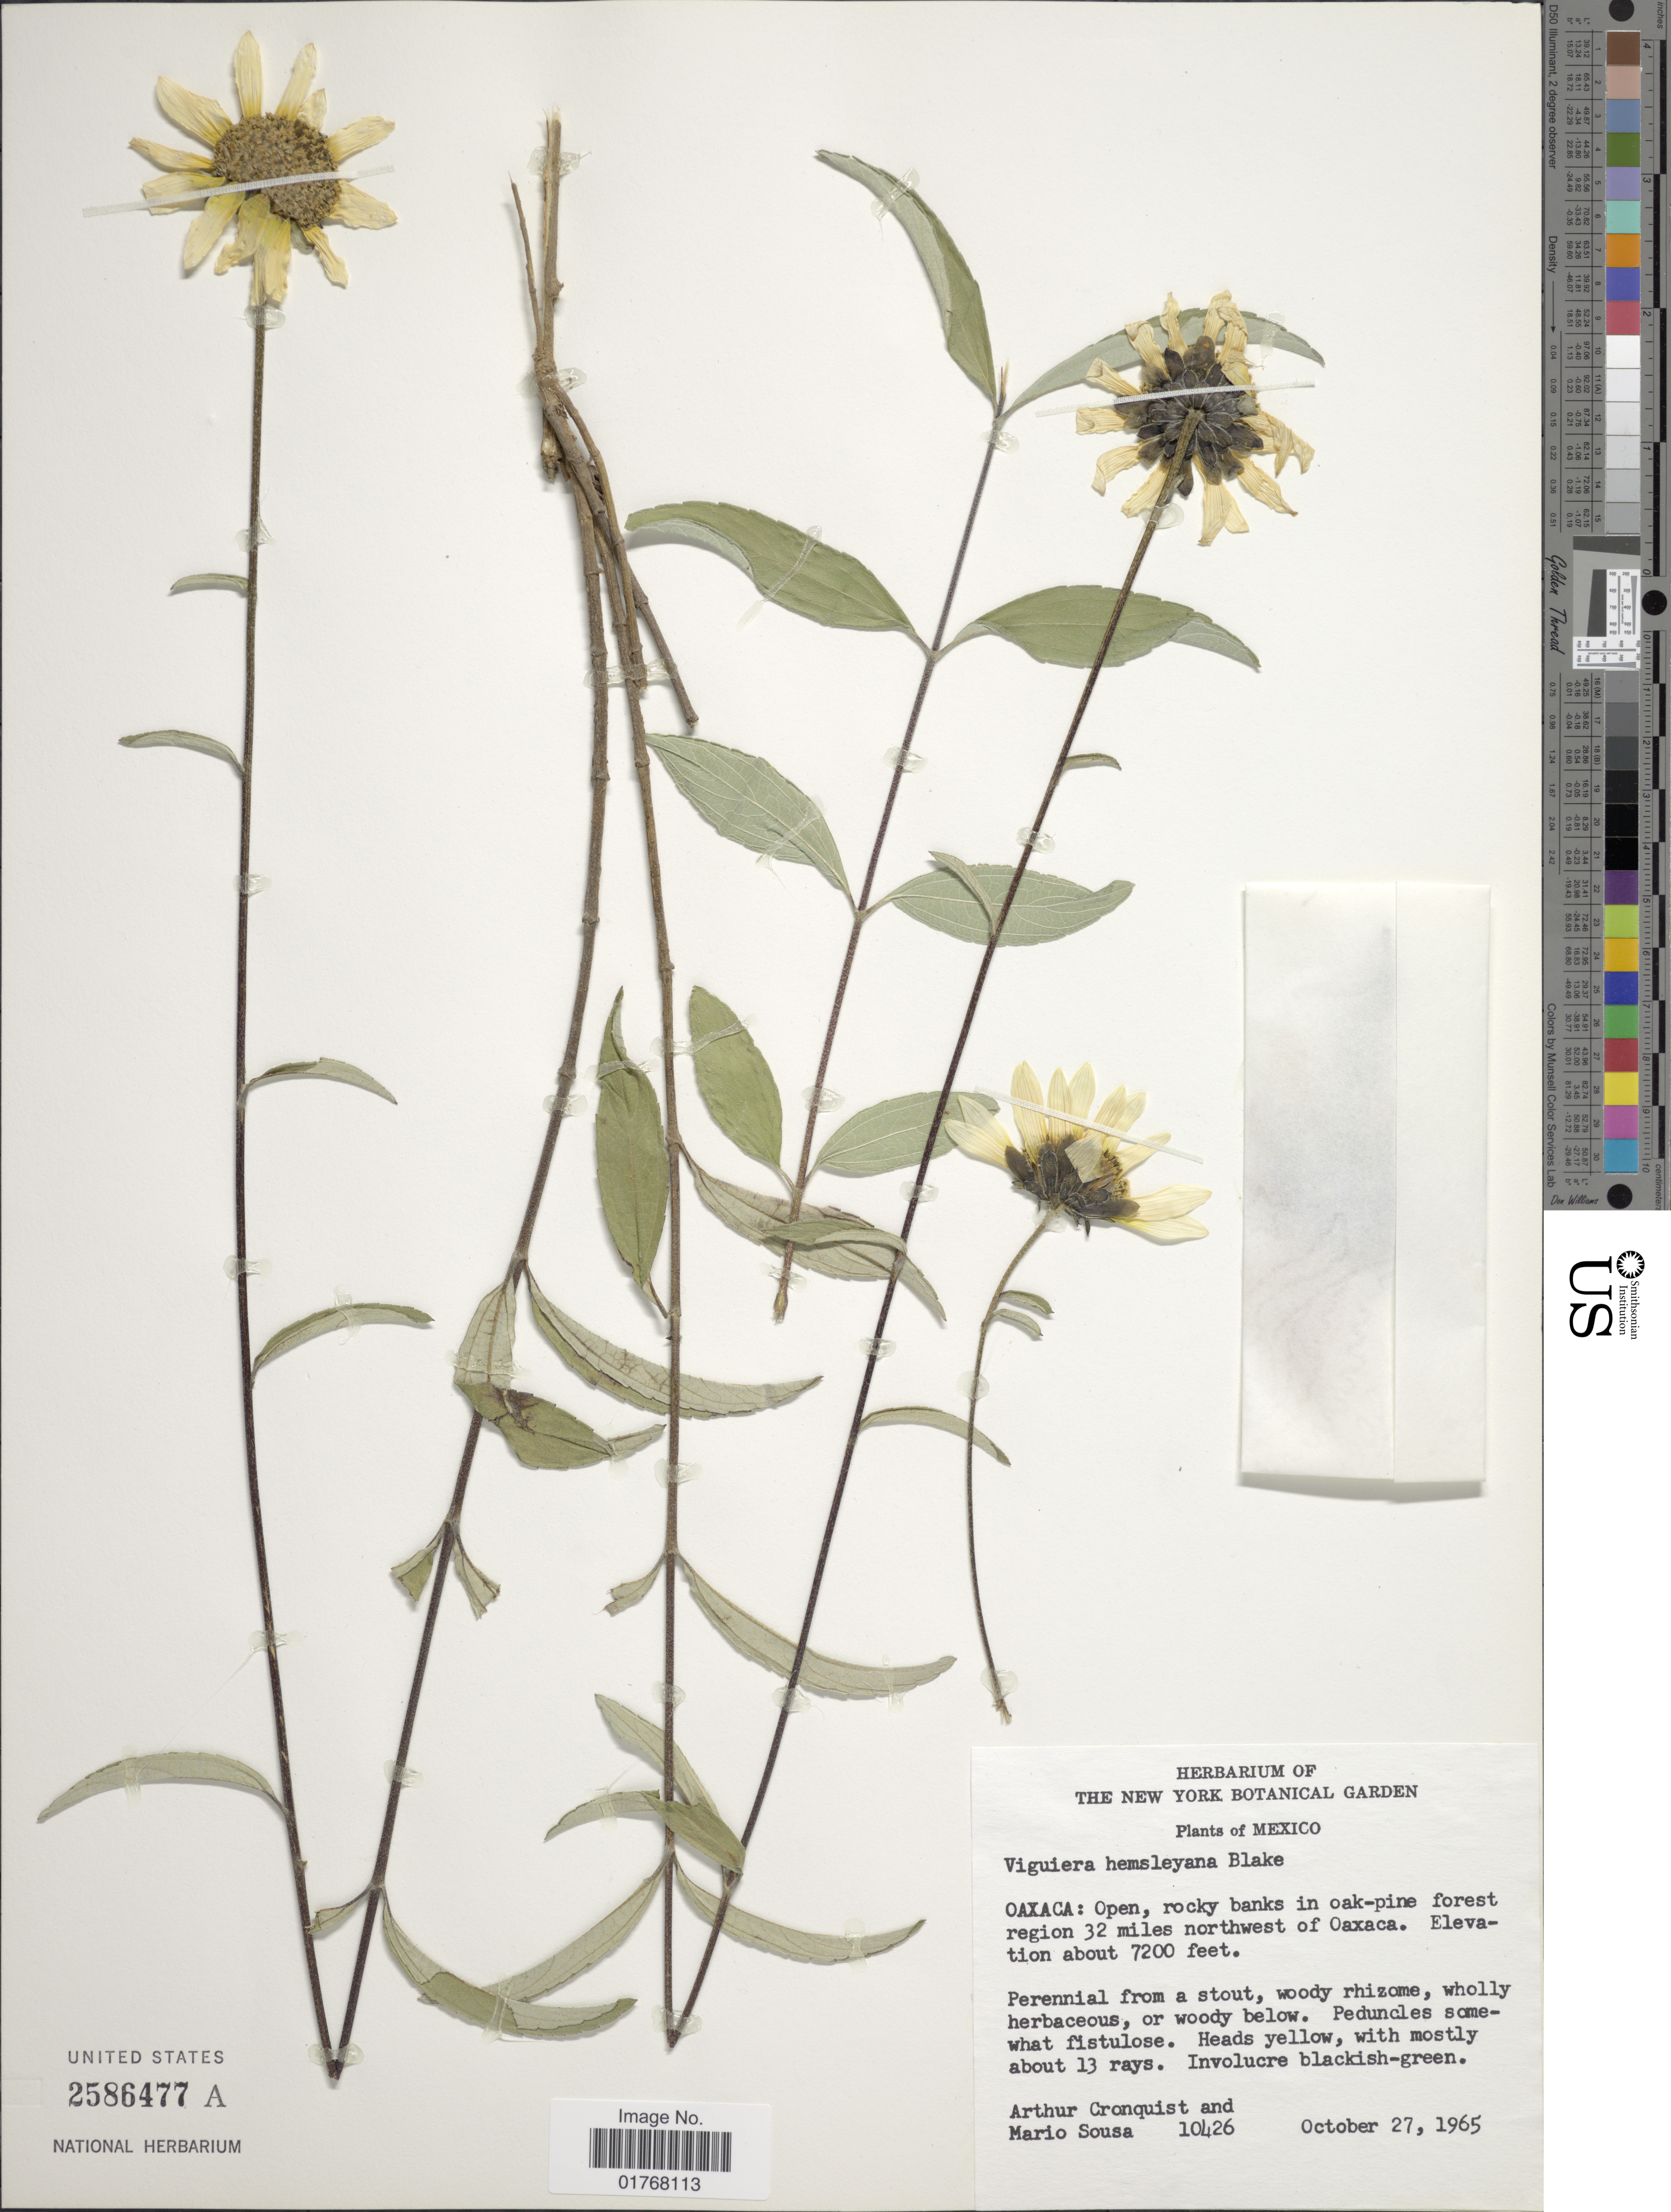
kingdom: Plantae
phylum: Tracheophyta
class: Magnoliopsida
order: Asterales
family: Asteraceae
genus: Viguiera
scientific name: Viguiera hemsleyana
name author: S.F. Blake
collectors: A. J. Cronquist & M. Sousa S.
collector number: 10426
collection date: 1965-10-27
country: Mexico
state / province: Oaxaca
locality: Open, rocky banks in pak-pine forest region 32 miles northwest of Oaxaca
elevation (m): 2195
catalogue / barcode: US 2586477A